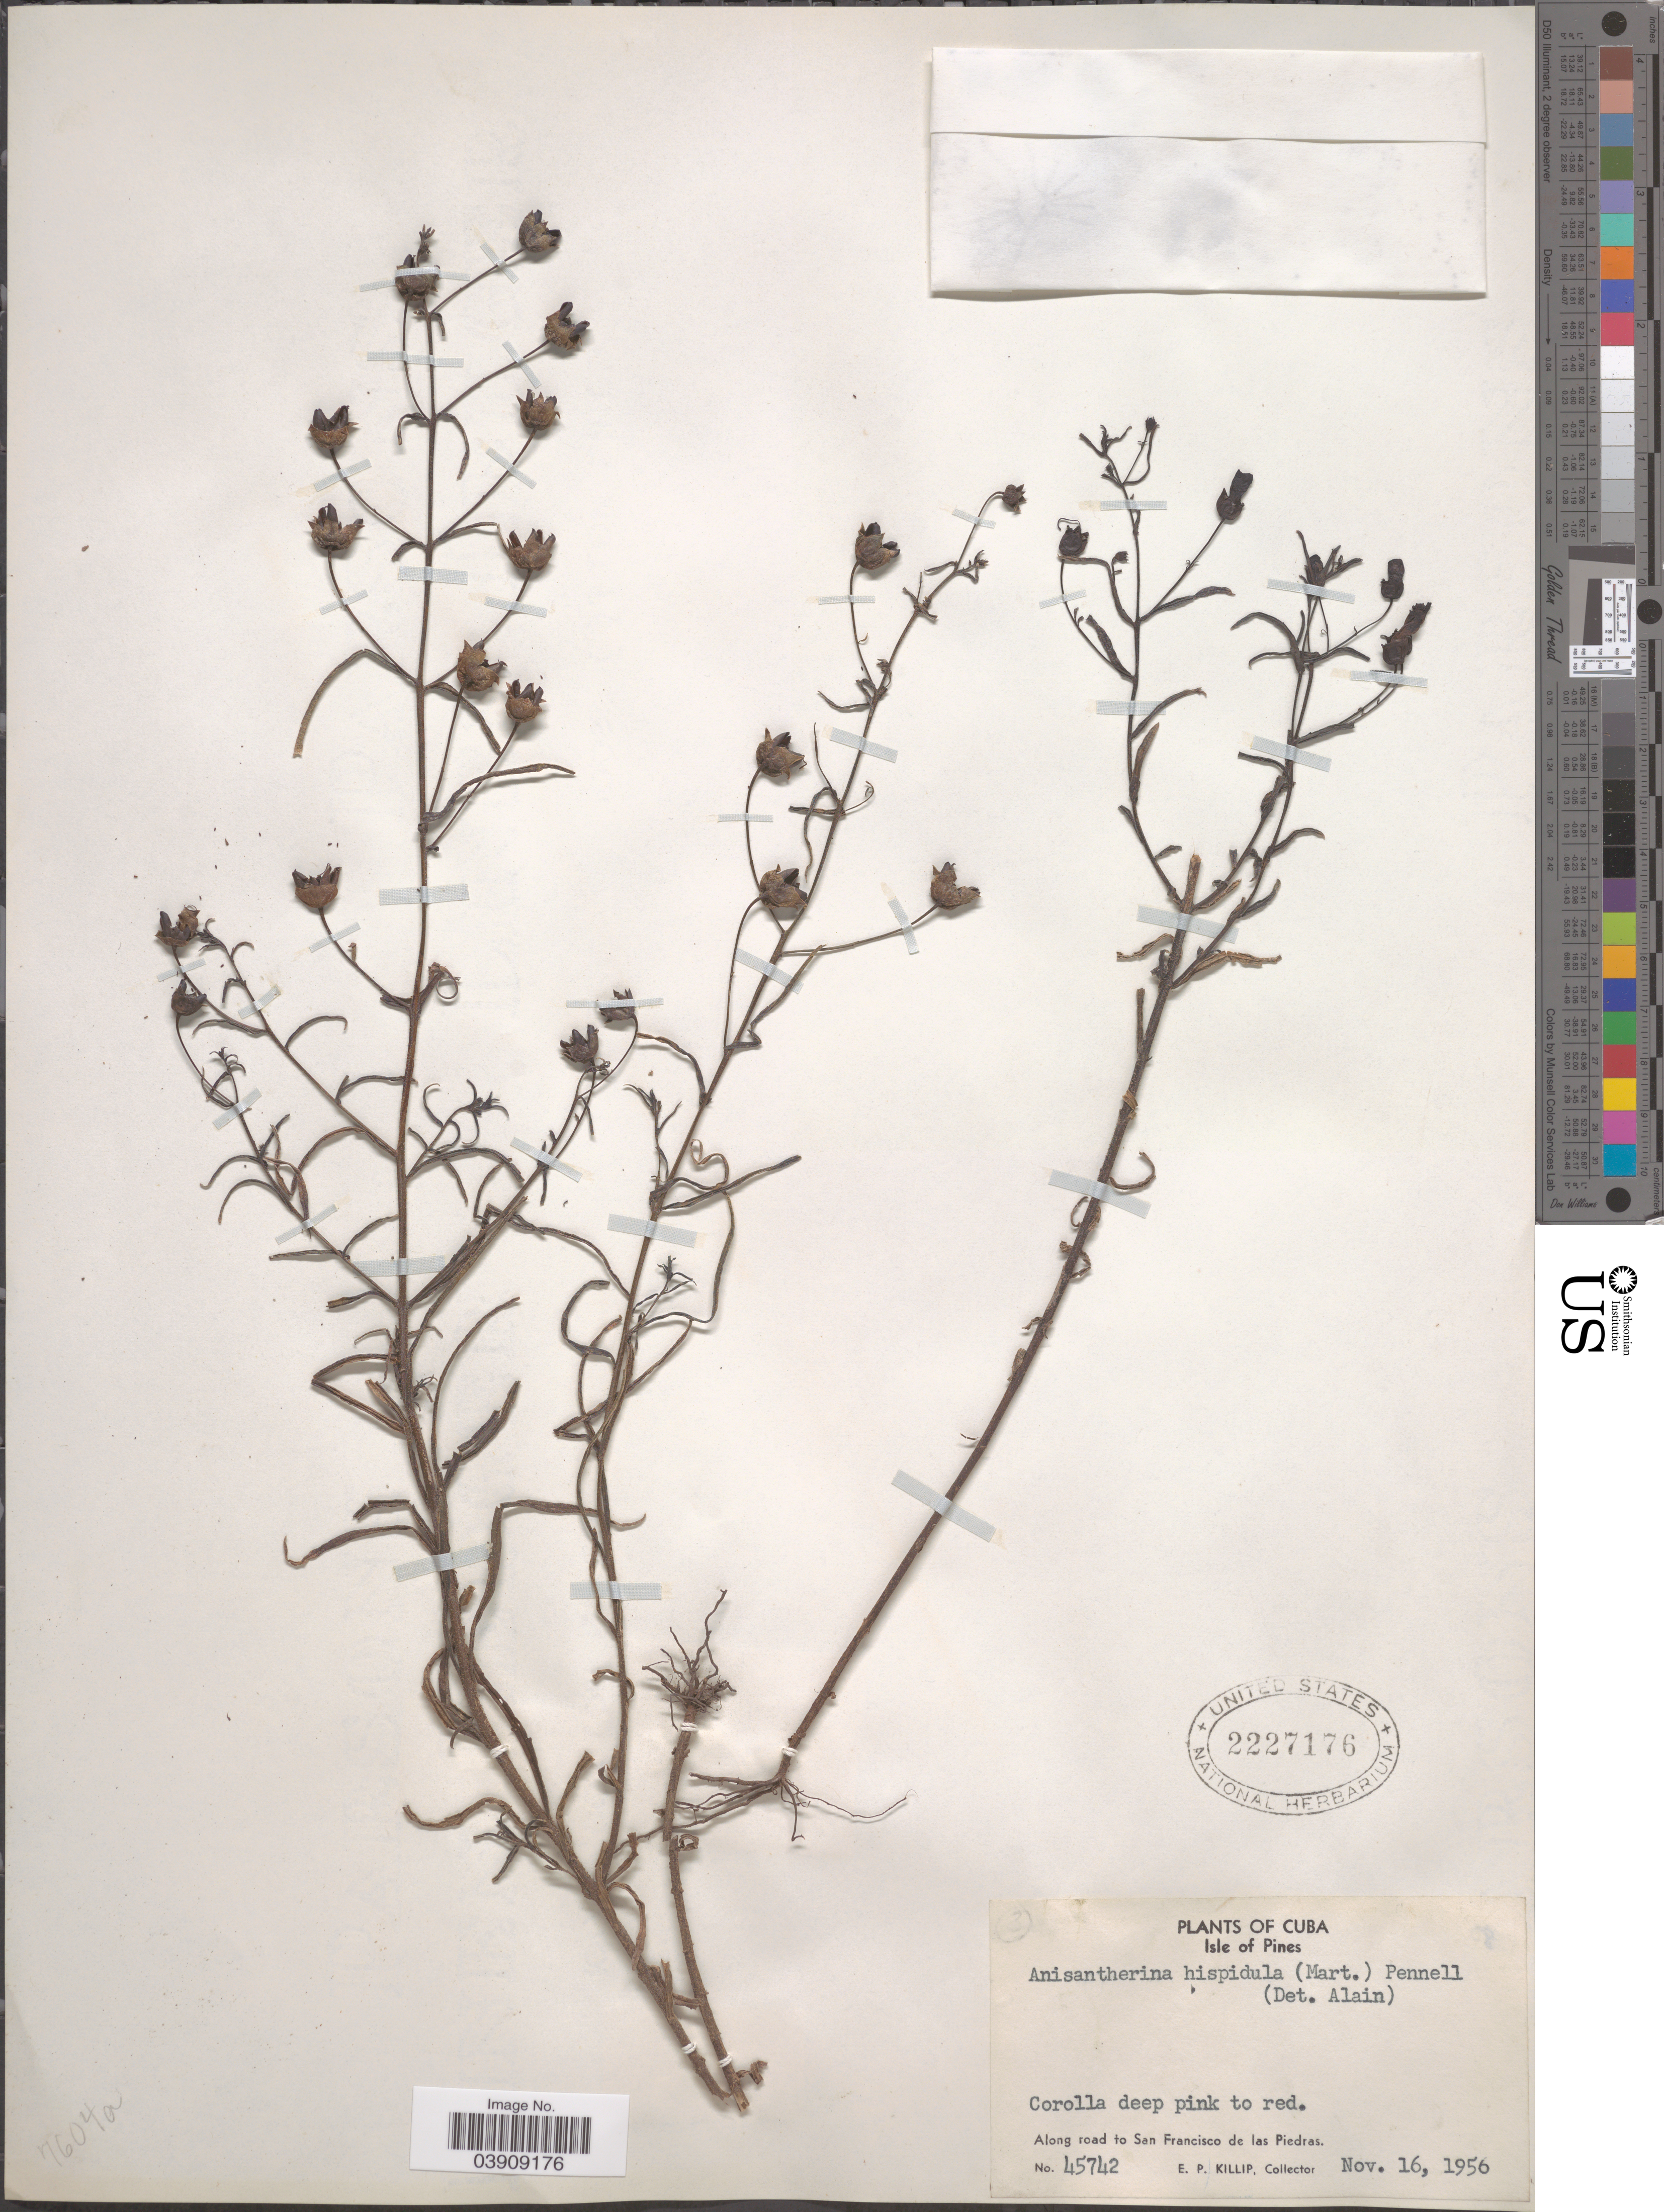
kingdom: Plantae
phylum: Tracheophyta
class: Magnoliopsida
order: Lamiales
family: Orobanchaceae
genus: Anisantherina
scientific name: Anisantherina hispidula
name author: (Mart.) Pennell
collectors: E. P. Killip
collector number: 45742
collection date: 1956-11-16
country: Cuba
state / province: Isla de la Juventud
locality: Isle of Pines. Along road to San Francisco de las Piedras.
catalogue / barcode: US 2227176